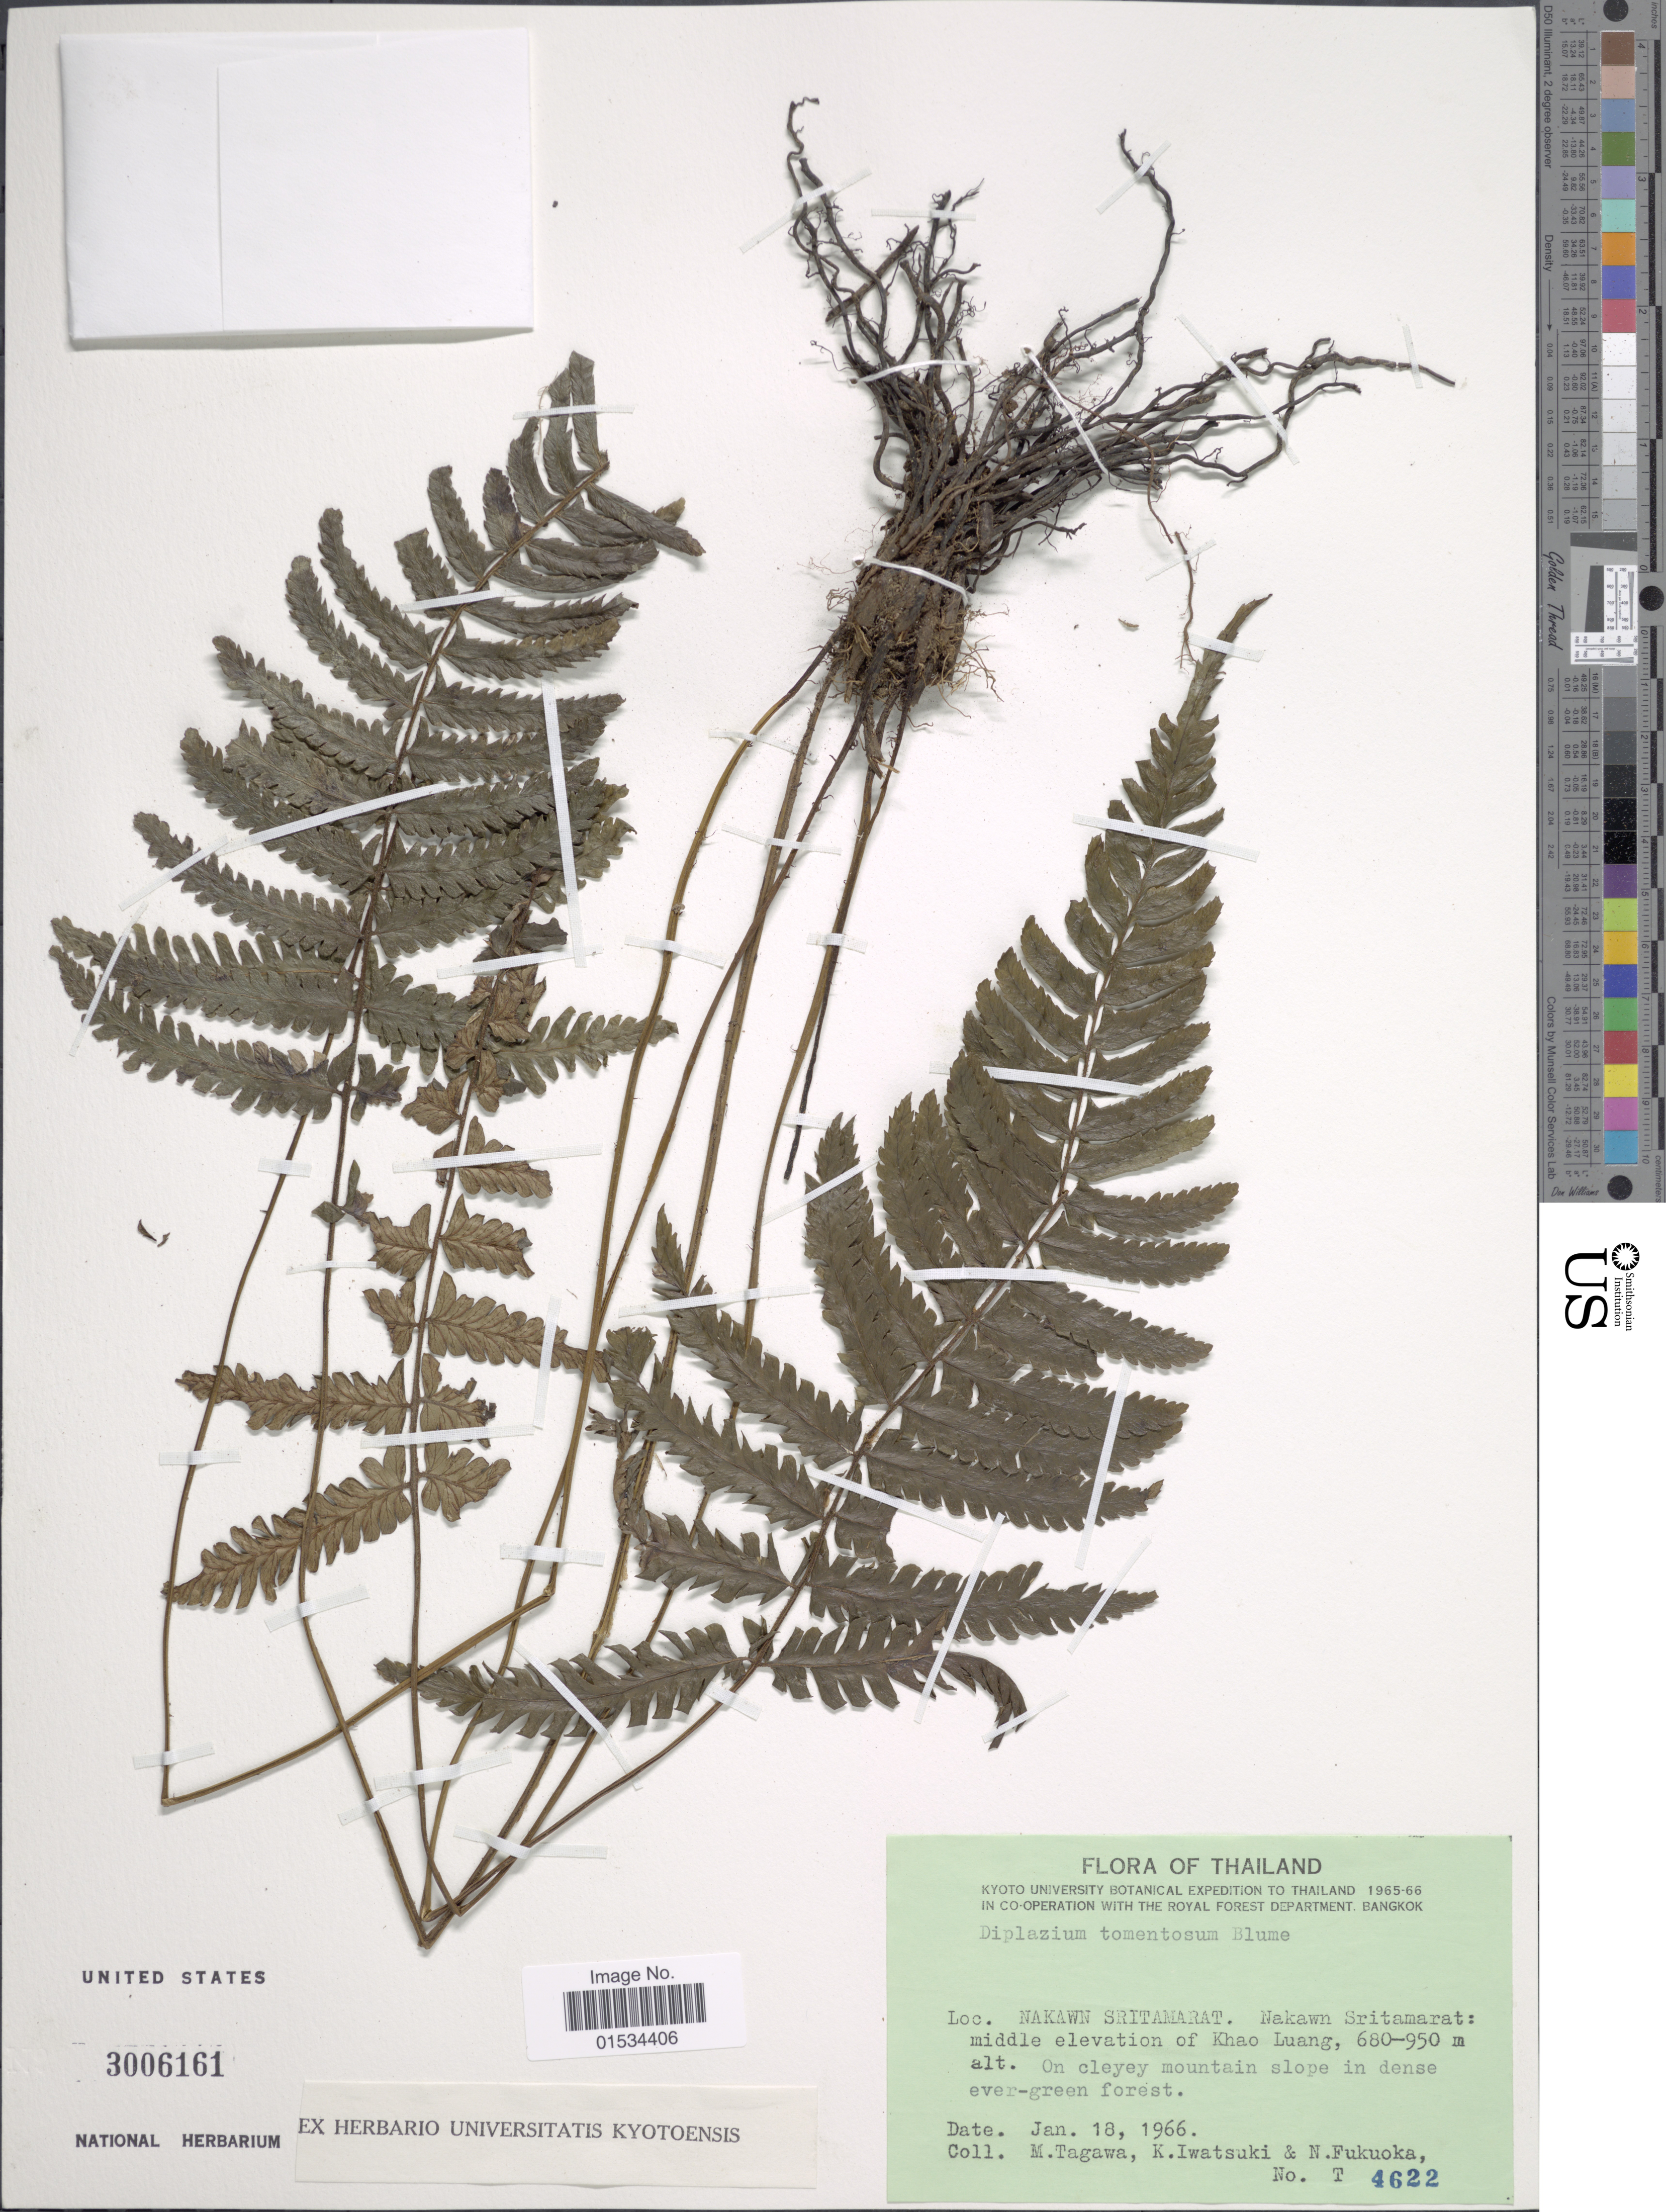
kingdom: Plantae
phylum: Tracheophyta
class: Polypodiopsida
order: Polypodiales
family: Athyriaceae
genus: Diplazium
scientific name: Diplazium tomentosum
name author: Blume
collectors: M. Tagawa, K. Iwatsuki & N. Fukuoka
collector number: T 4622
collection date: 1966-01-19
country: Thailand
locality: Nakawn Sritamarat, Khao Luang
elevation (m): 680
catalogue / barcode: US 3006161